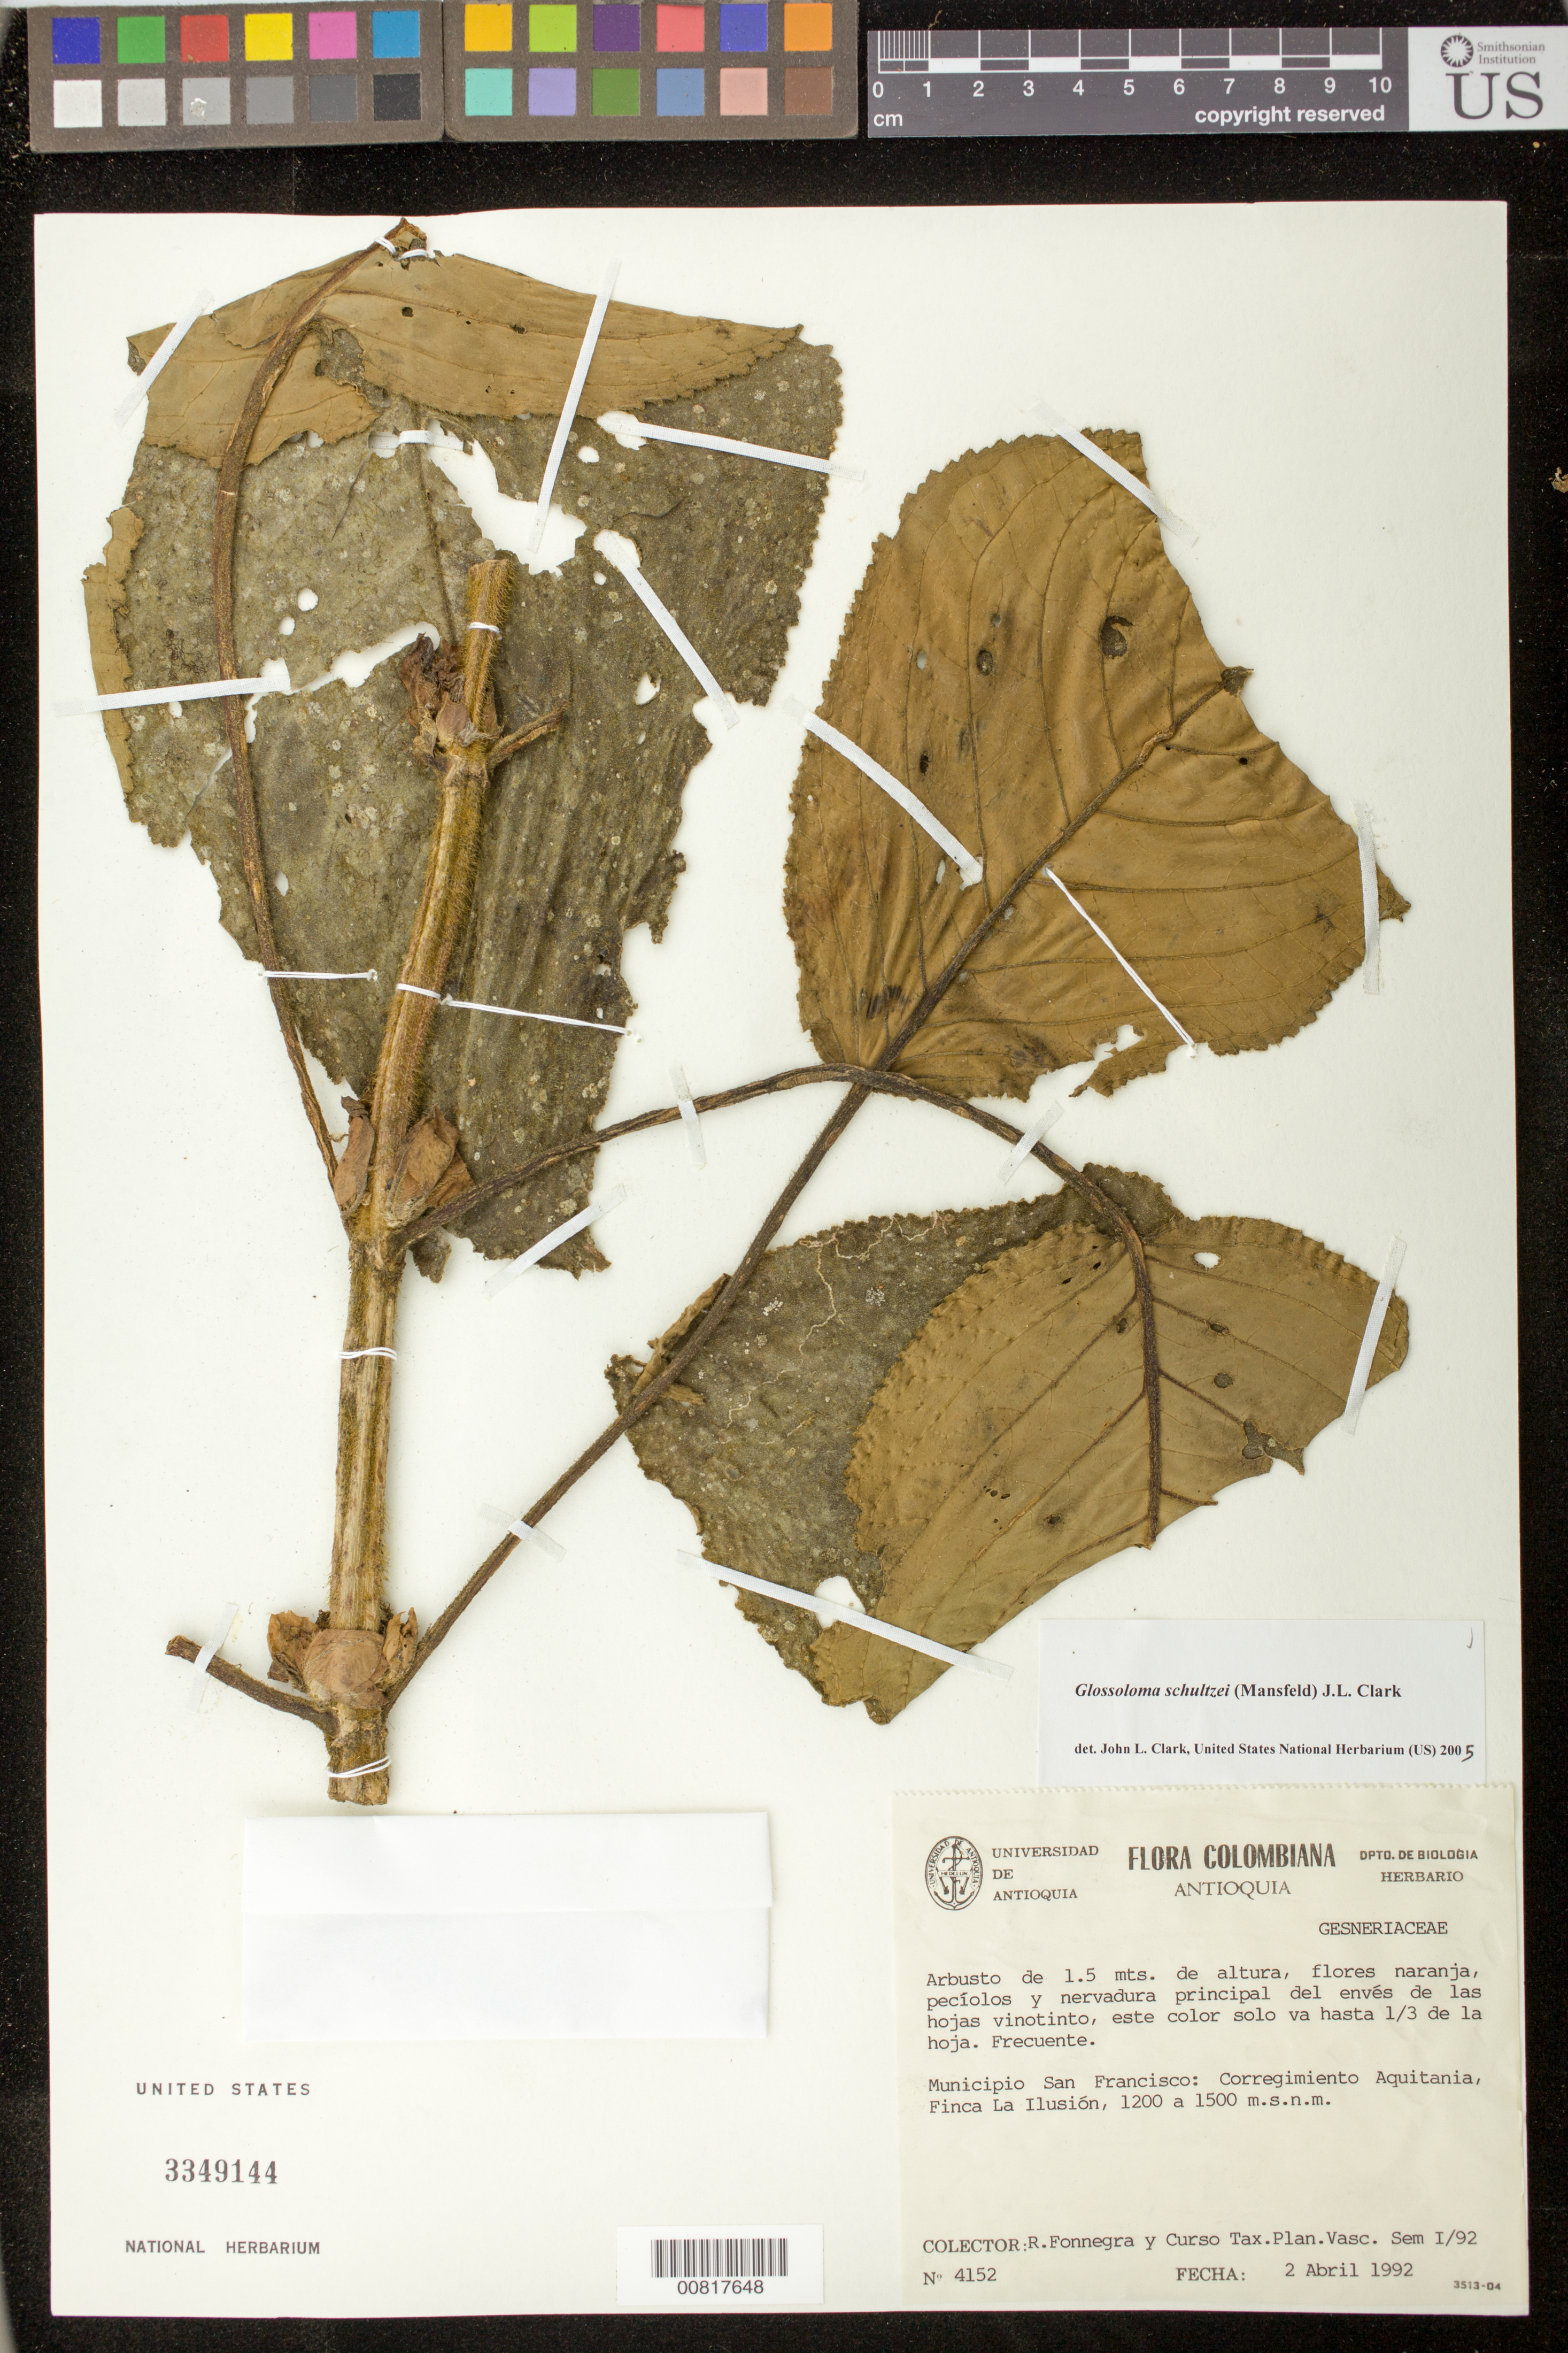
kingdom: Plantae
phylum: Tracheophyta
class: Magnoliopsida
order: Lamiales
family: Gesneriaceae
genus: Glossoloma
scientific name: Glossoloma schultzei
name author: (Mansf.) J.L. Clark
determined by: Clark, J. L., (SEL), The Marie Selby Botanical Garden (UNITED STATES)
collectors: R. Fonnegra G. & Grupo Tax. Pl. Vasc.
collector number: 4152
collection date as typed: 02 Apr 1992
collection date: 1992-04-02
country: Colombia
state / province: Antioquia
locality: Municipio San Francisco: Corregimiento Aquitania, Finca La Ilusión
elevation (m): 1200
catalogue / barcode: US 3349144